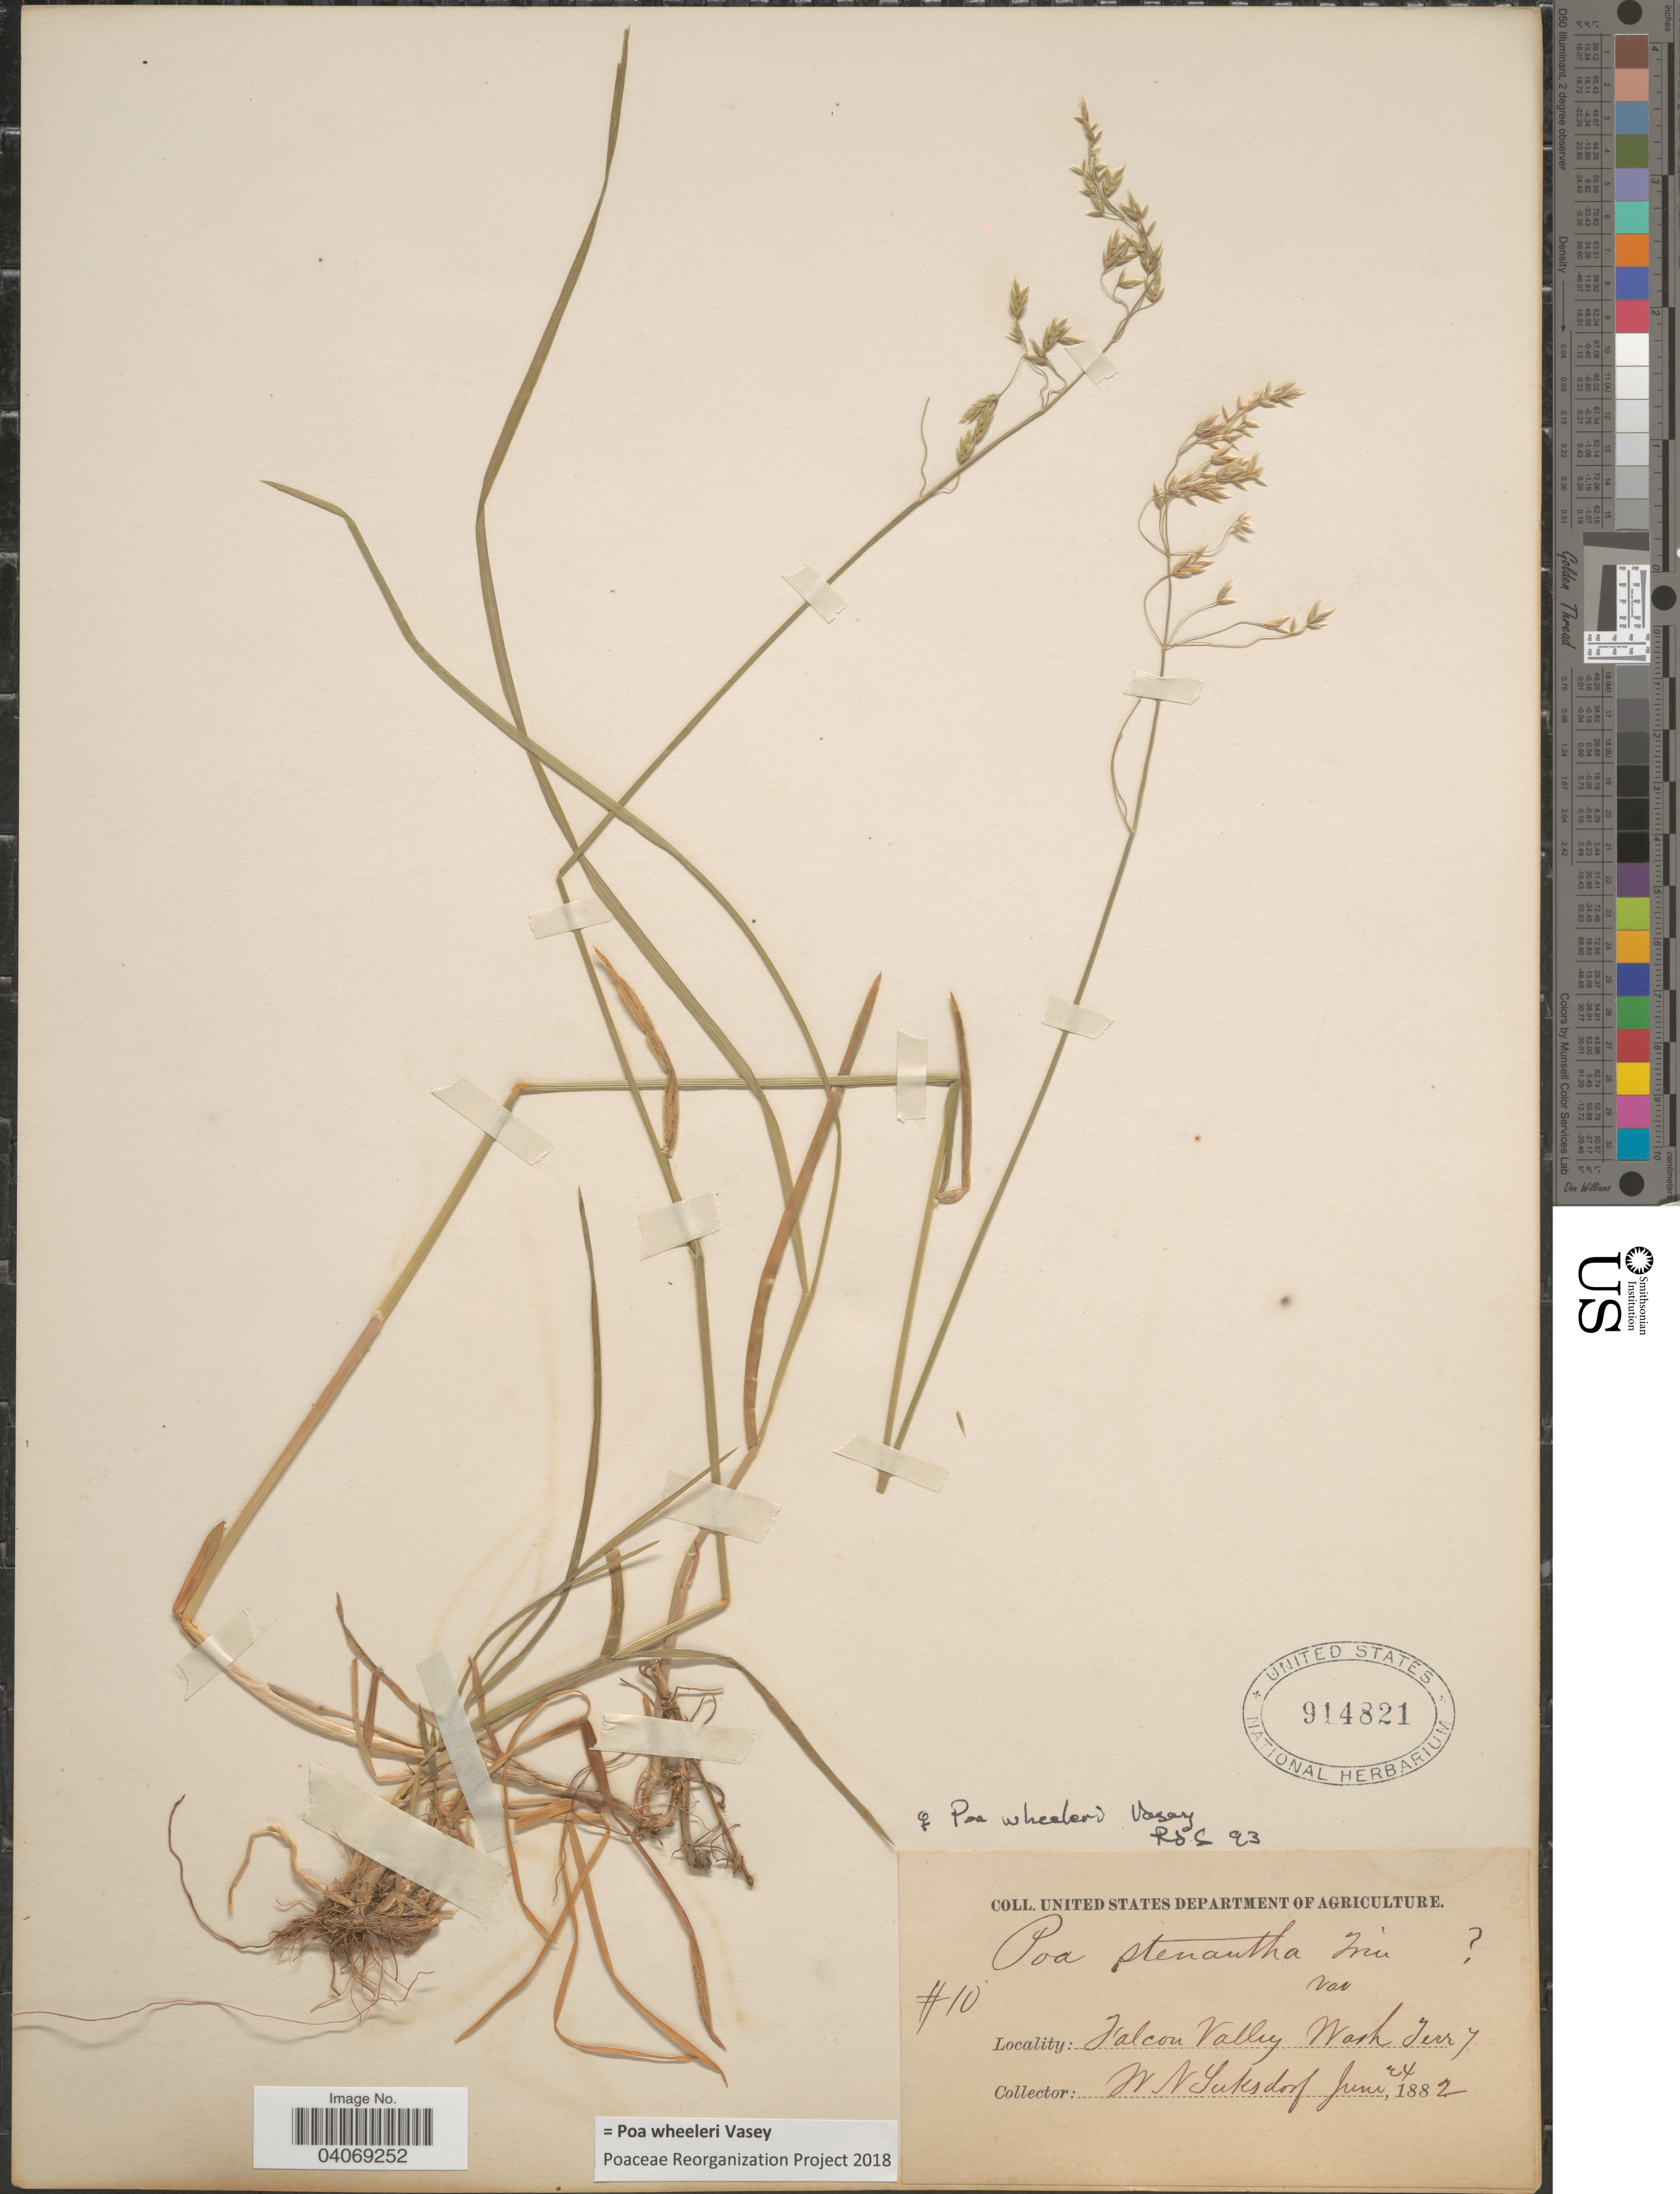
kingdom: Plantae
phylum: Tracheophyta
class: Liliopsida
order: Poales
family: Poaceae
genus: Poa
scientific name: Poa wheeleri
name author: Vasey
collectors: W. N. Suksdorf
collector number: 10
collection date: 1882-06-24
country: United States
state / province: Washington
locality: Falcon Valley. Wash Terr.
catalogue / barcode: US 914821